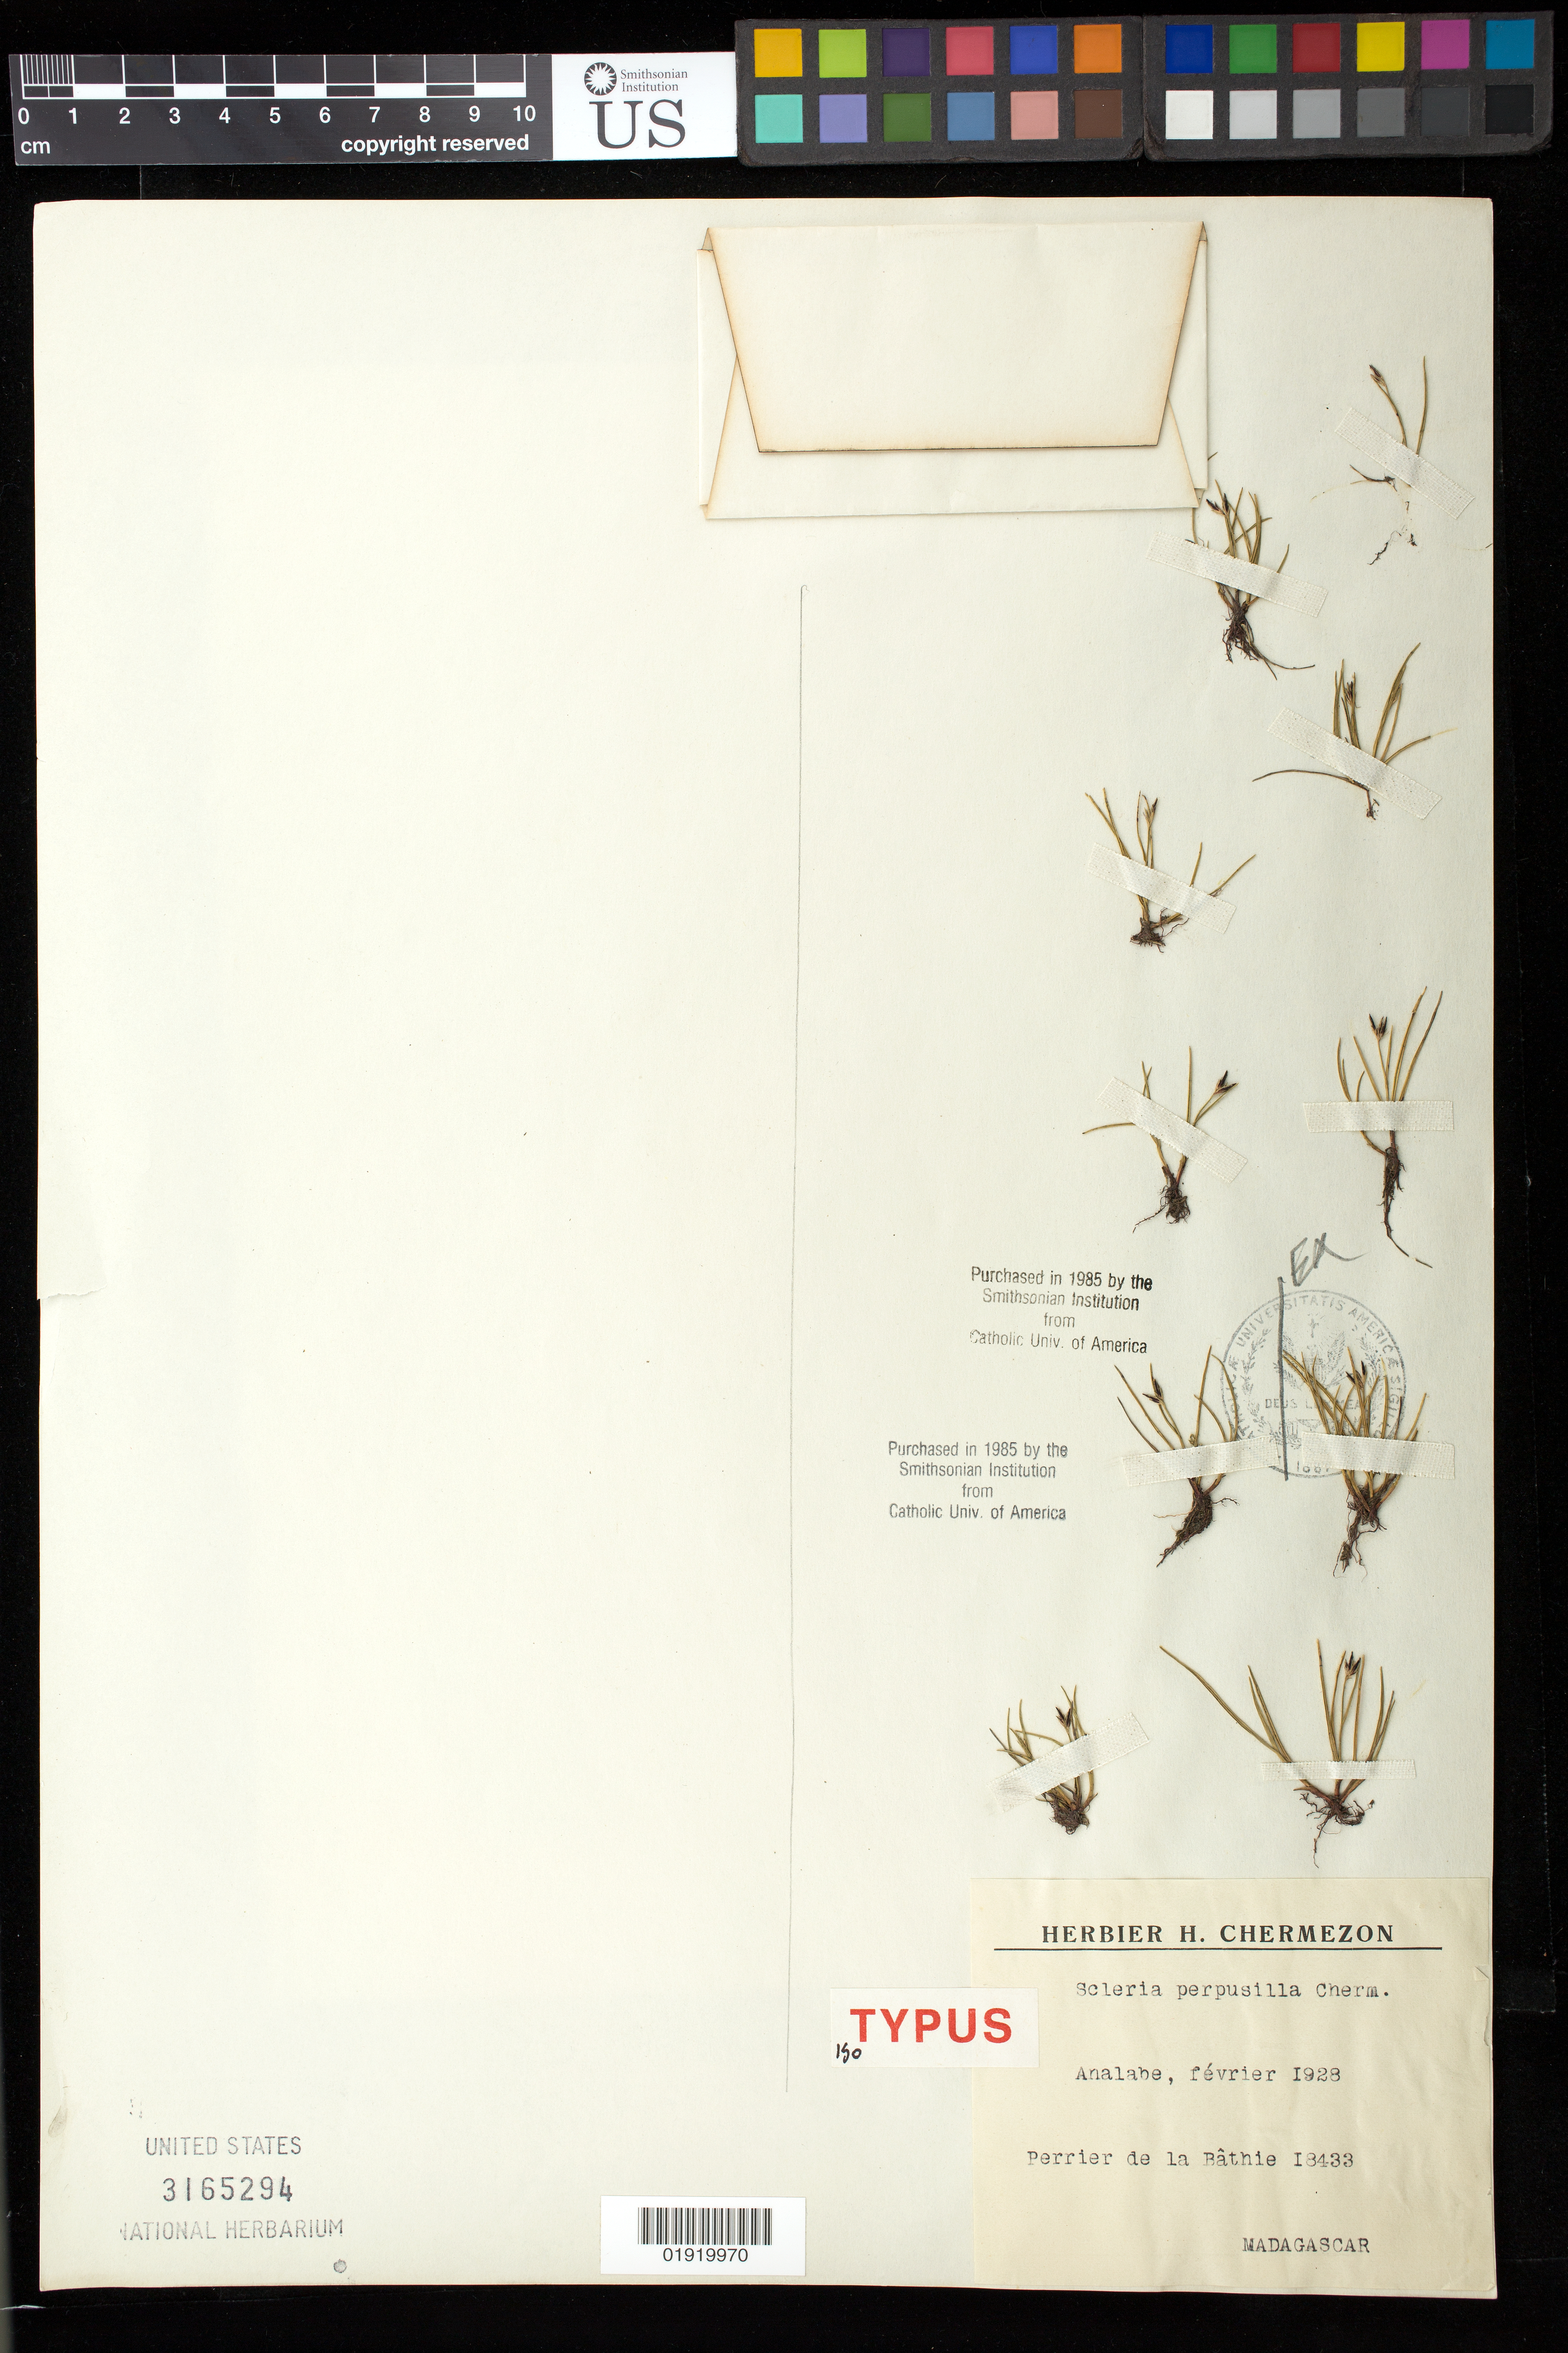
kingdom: Plantae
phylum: Tracheophyta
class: Liliopsida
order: Poales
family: Cyperaceae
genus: Scleria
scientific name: Scleria perpusilla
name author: Cherm.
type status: Isotype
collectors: Perrier de la Bâthie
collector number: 18433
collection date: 1928-02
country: Madagascar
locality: Analabe.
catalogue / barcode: US 3165294